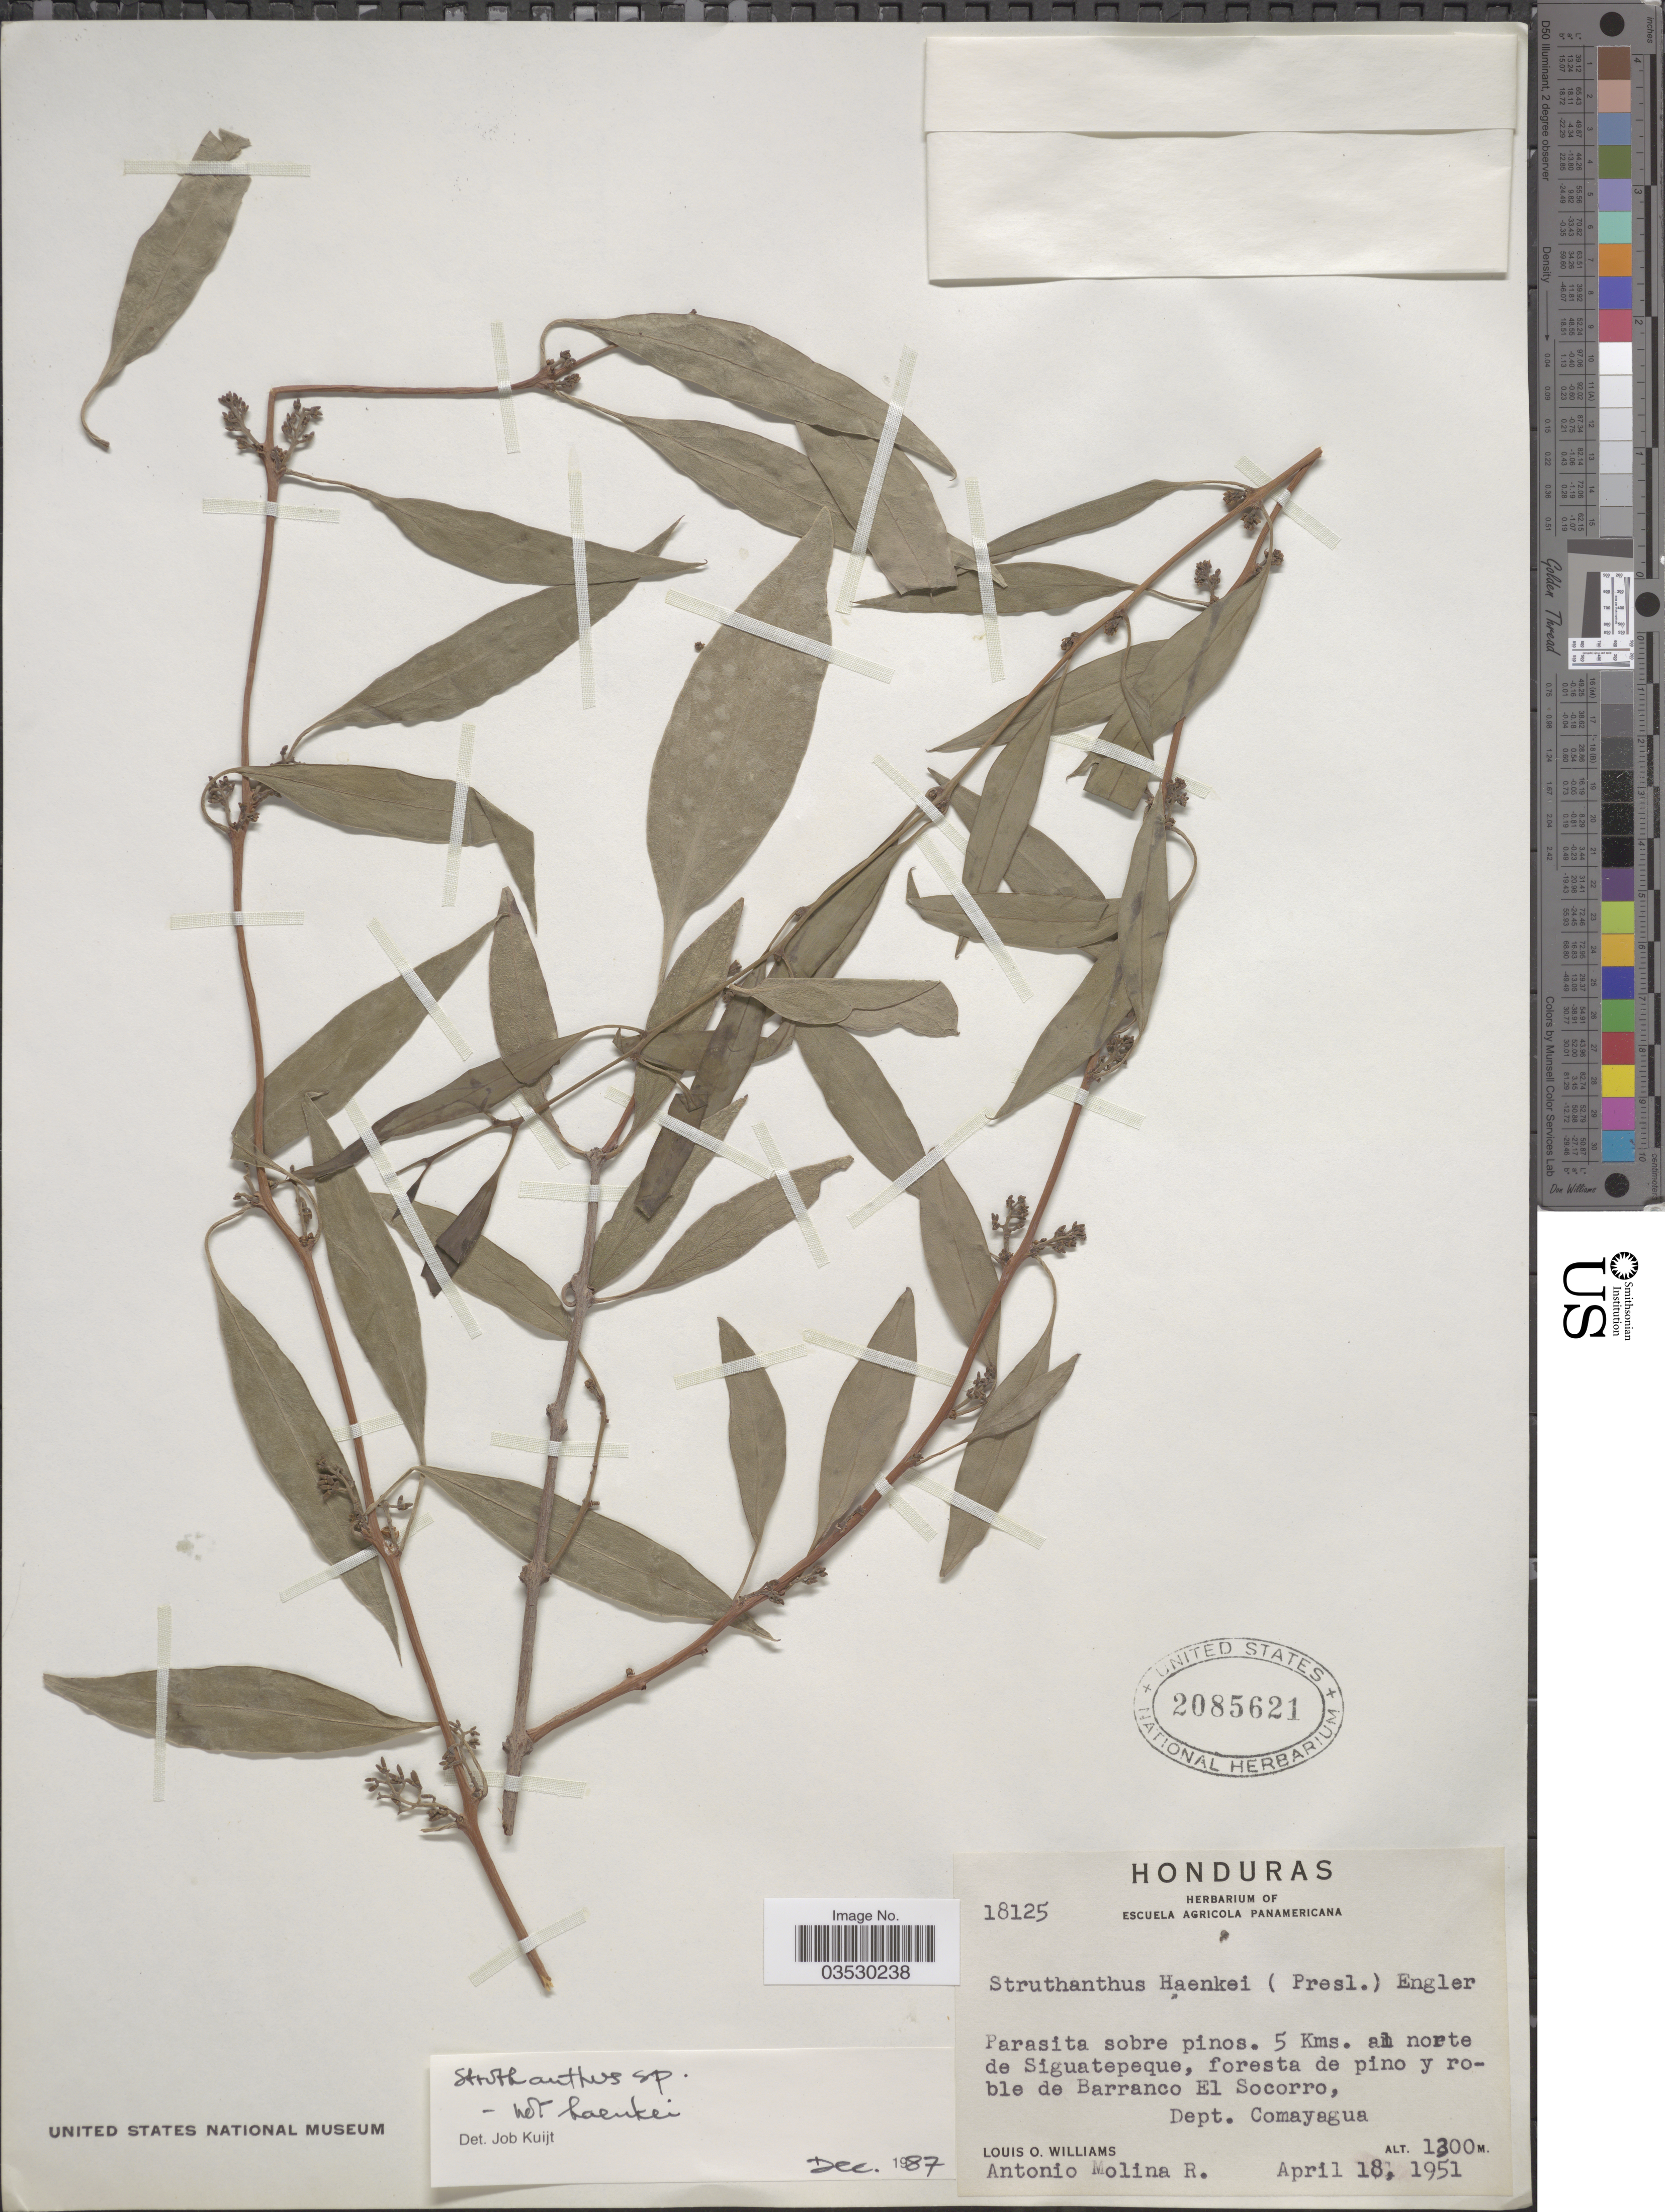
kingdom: Plantae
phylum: Tracheophyta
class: Magnoliopsida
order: Santalales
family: Loranthaceae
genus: Struthanthus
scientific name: Struthanthus sp.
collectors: L. O. Williams & A. Molina R.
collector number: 18125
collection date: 1951-04-18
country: Honduras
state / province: Comayagua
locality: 5 Kms. al norte de Siguatepeque, foresta de pino y roble de Barranco El Socorro, Dept. Comayagua.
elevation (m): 1300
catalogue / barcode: US 2085621